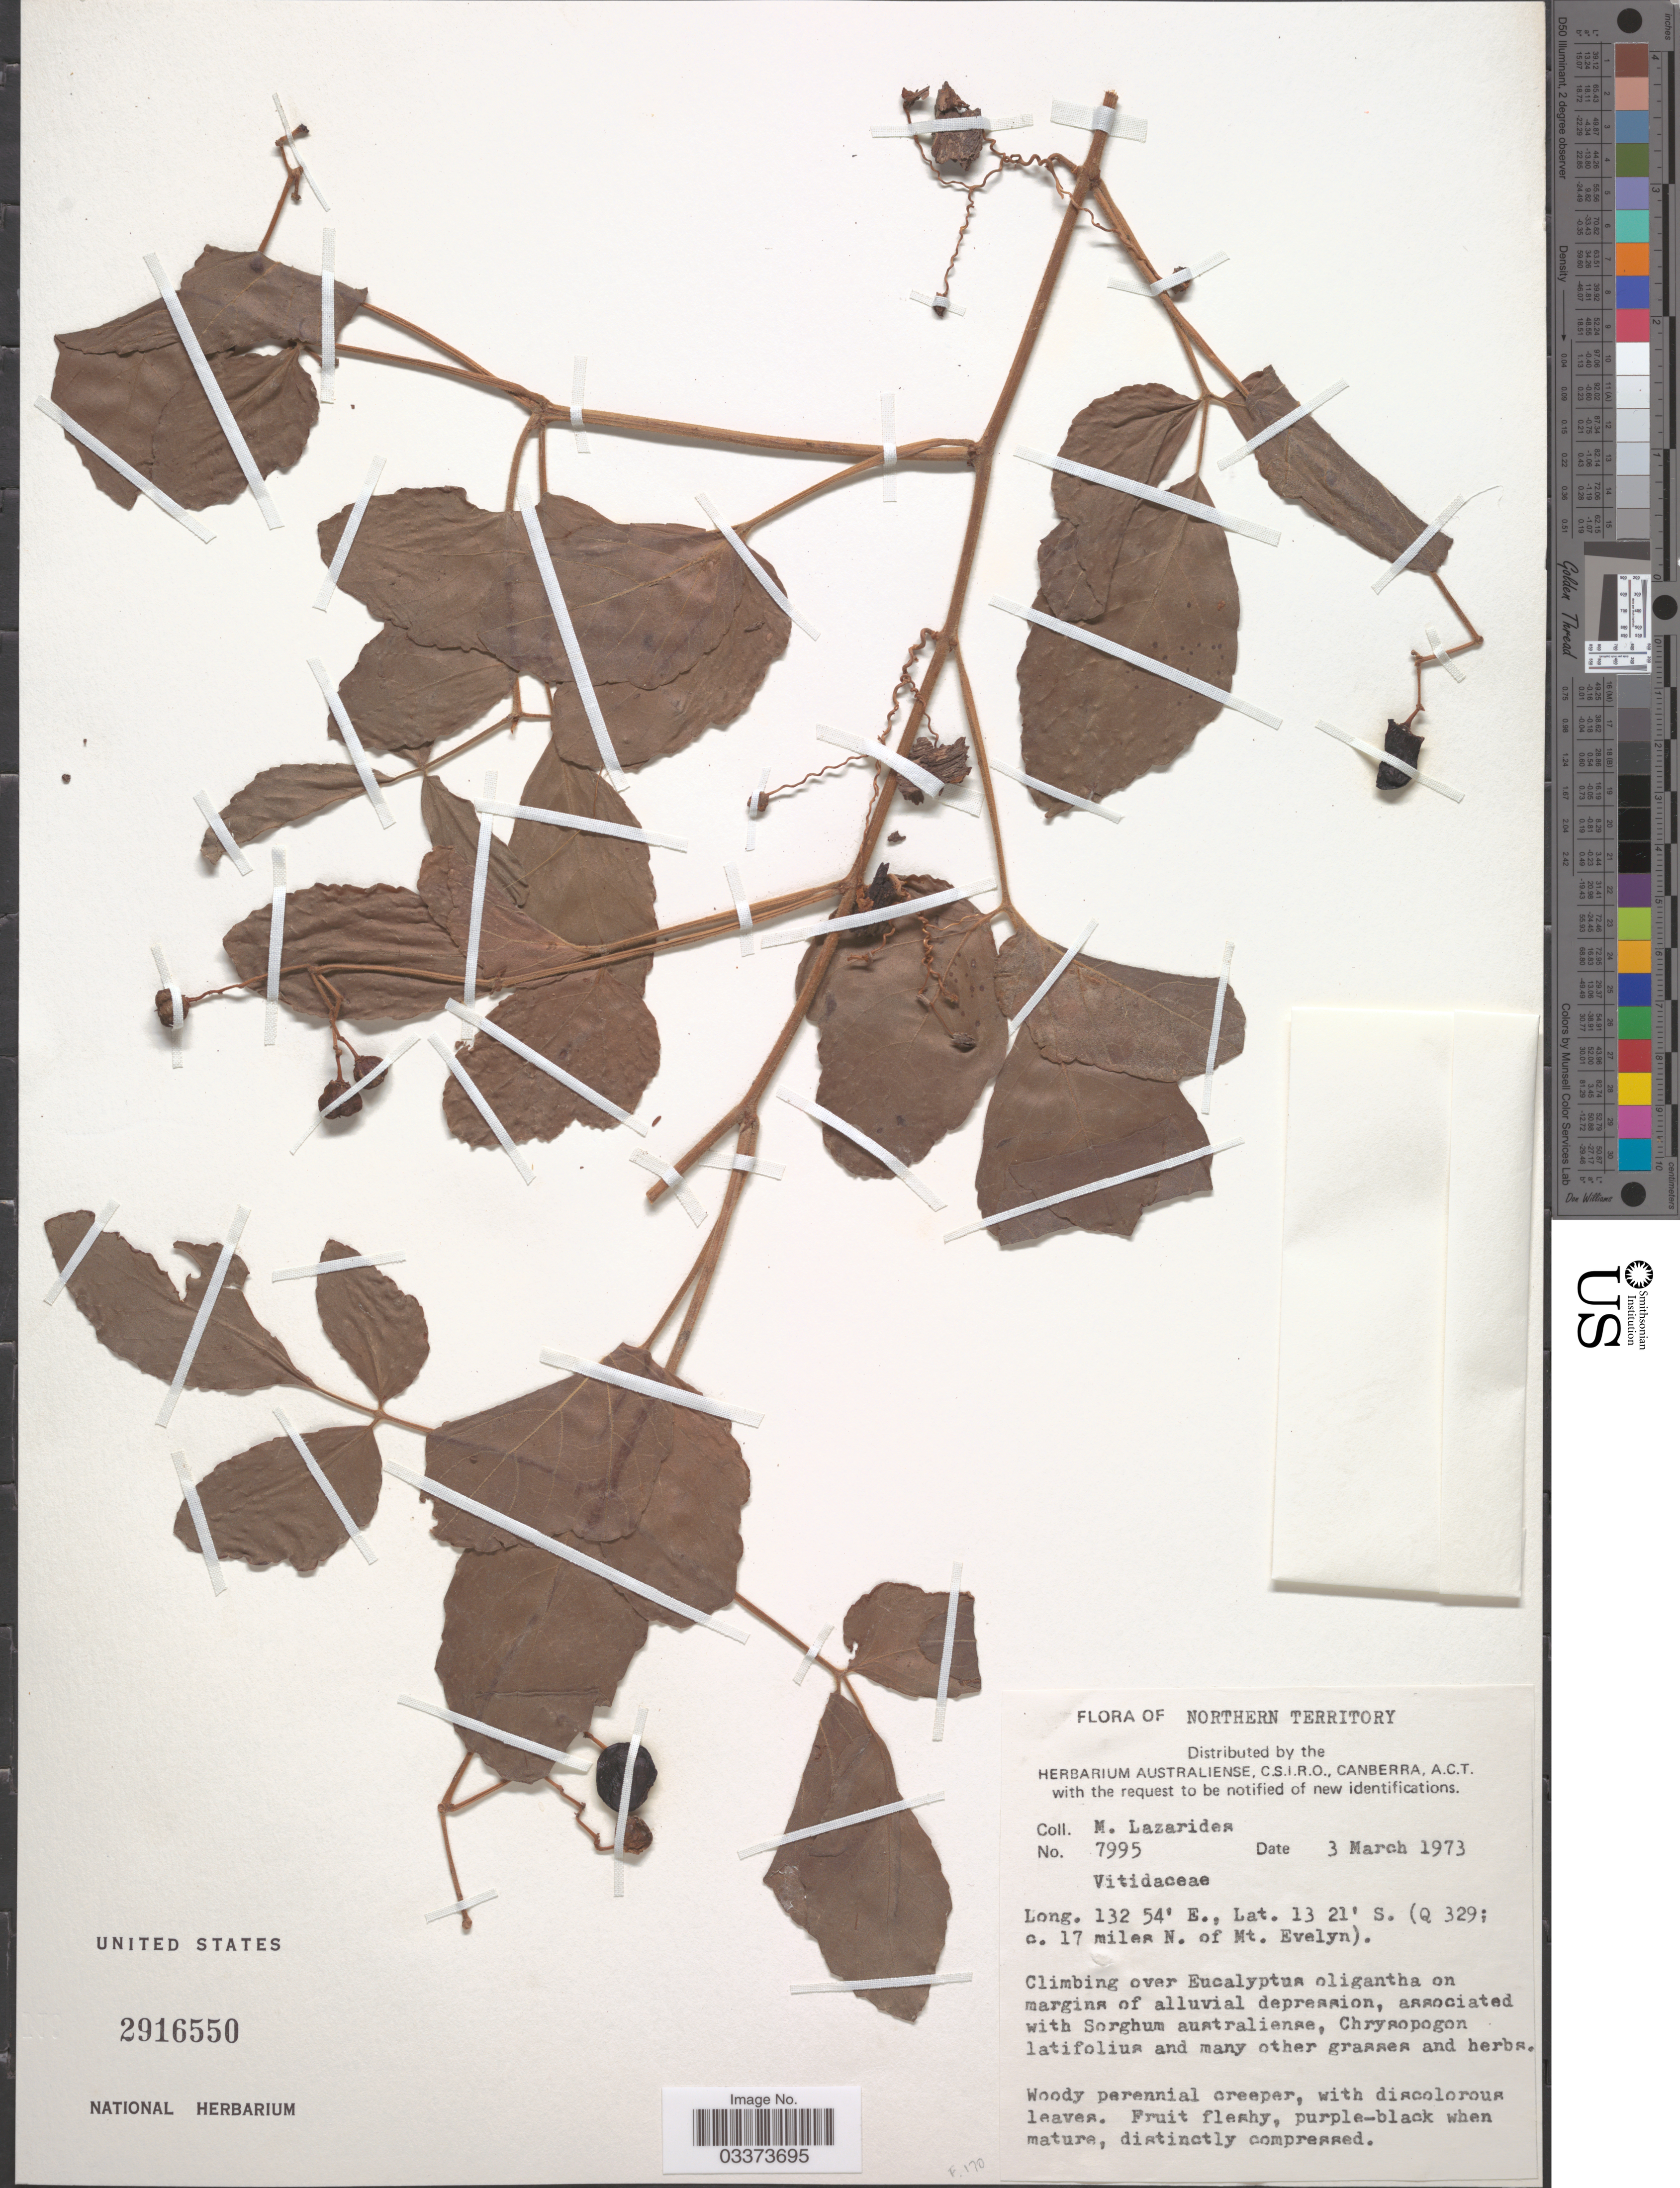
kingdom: Plantae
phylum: Tracheophyta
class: Magnoliopsida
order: Vitales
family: Vitaceae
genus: Ampelocissus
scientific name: Ampelocissus acetosa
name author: (F. Muell.) Planch.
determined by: Jackes, B. R.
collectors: M. Lazarides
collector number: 7995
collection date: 1973-03-03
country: Australia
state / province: Northern Territory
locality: (Q329; c. 17 miles N. of Mt. Evelyn).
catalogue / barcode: US 2916550